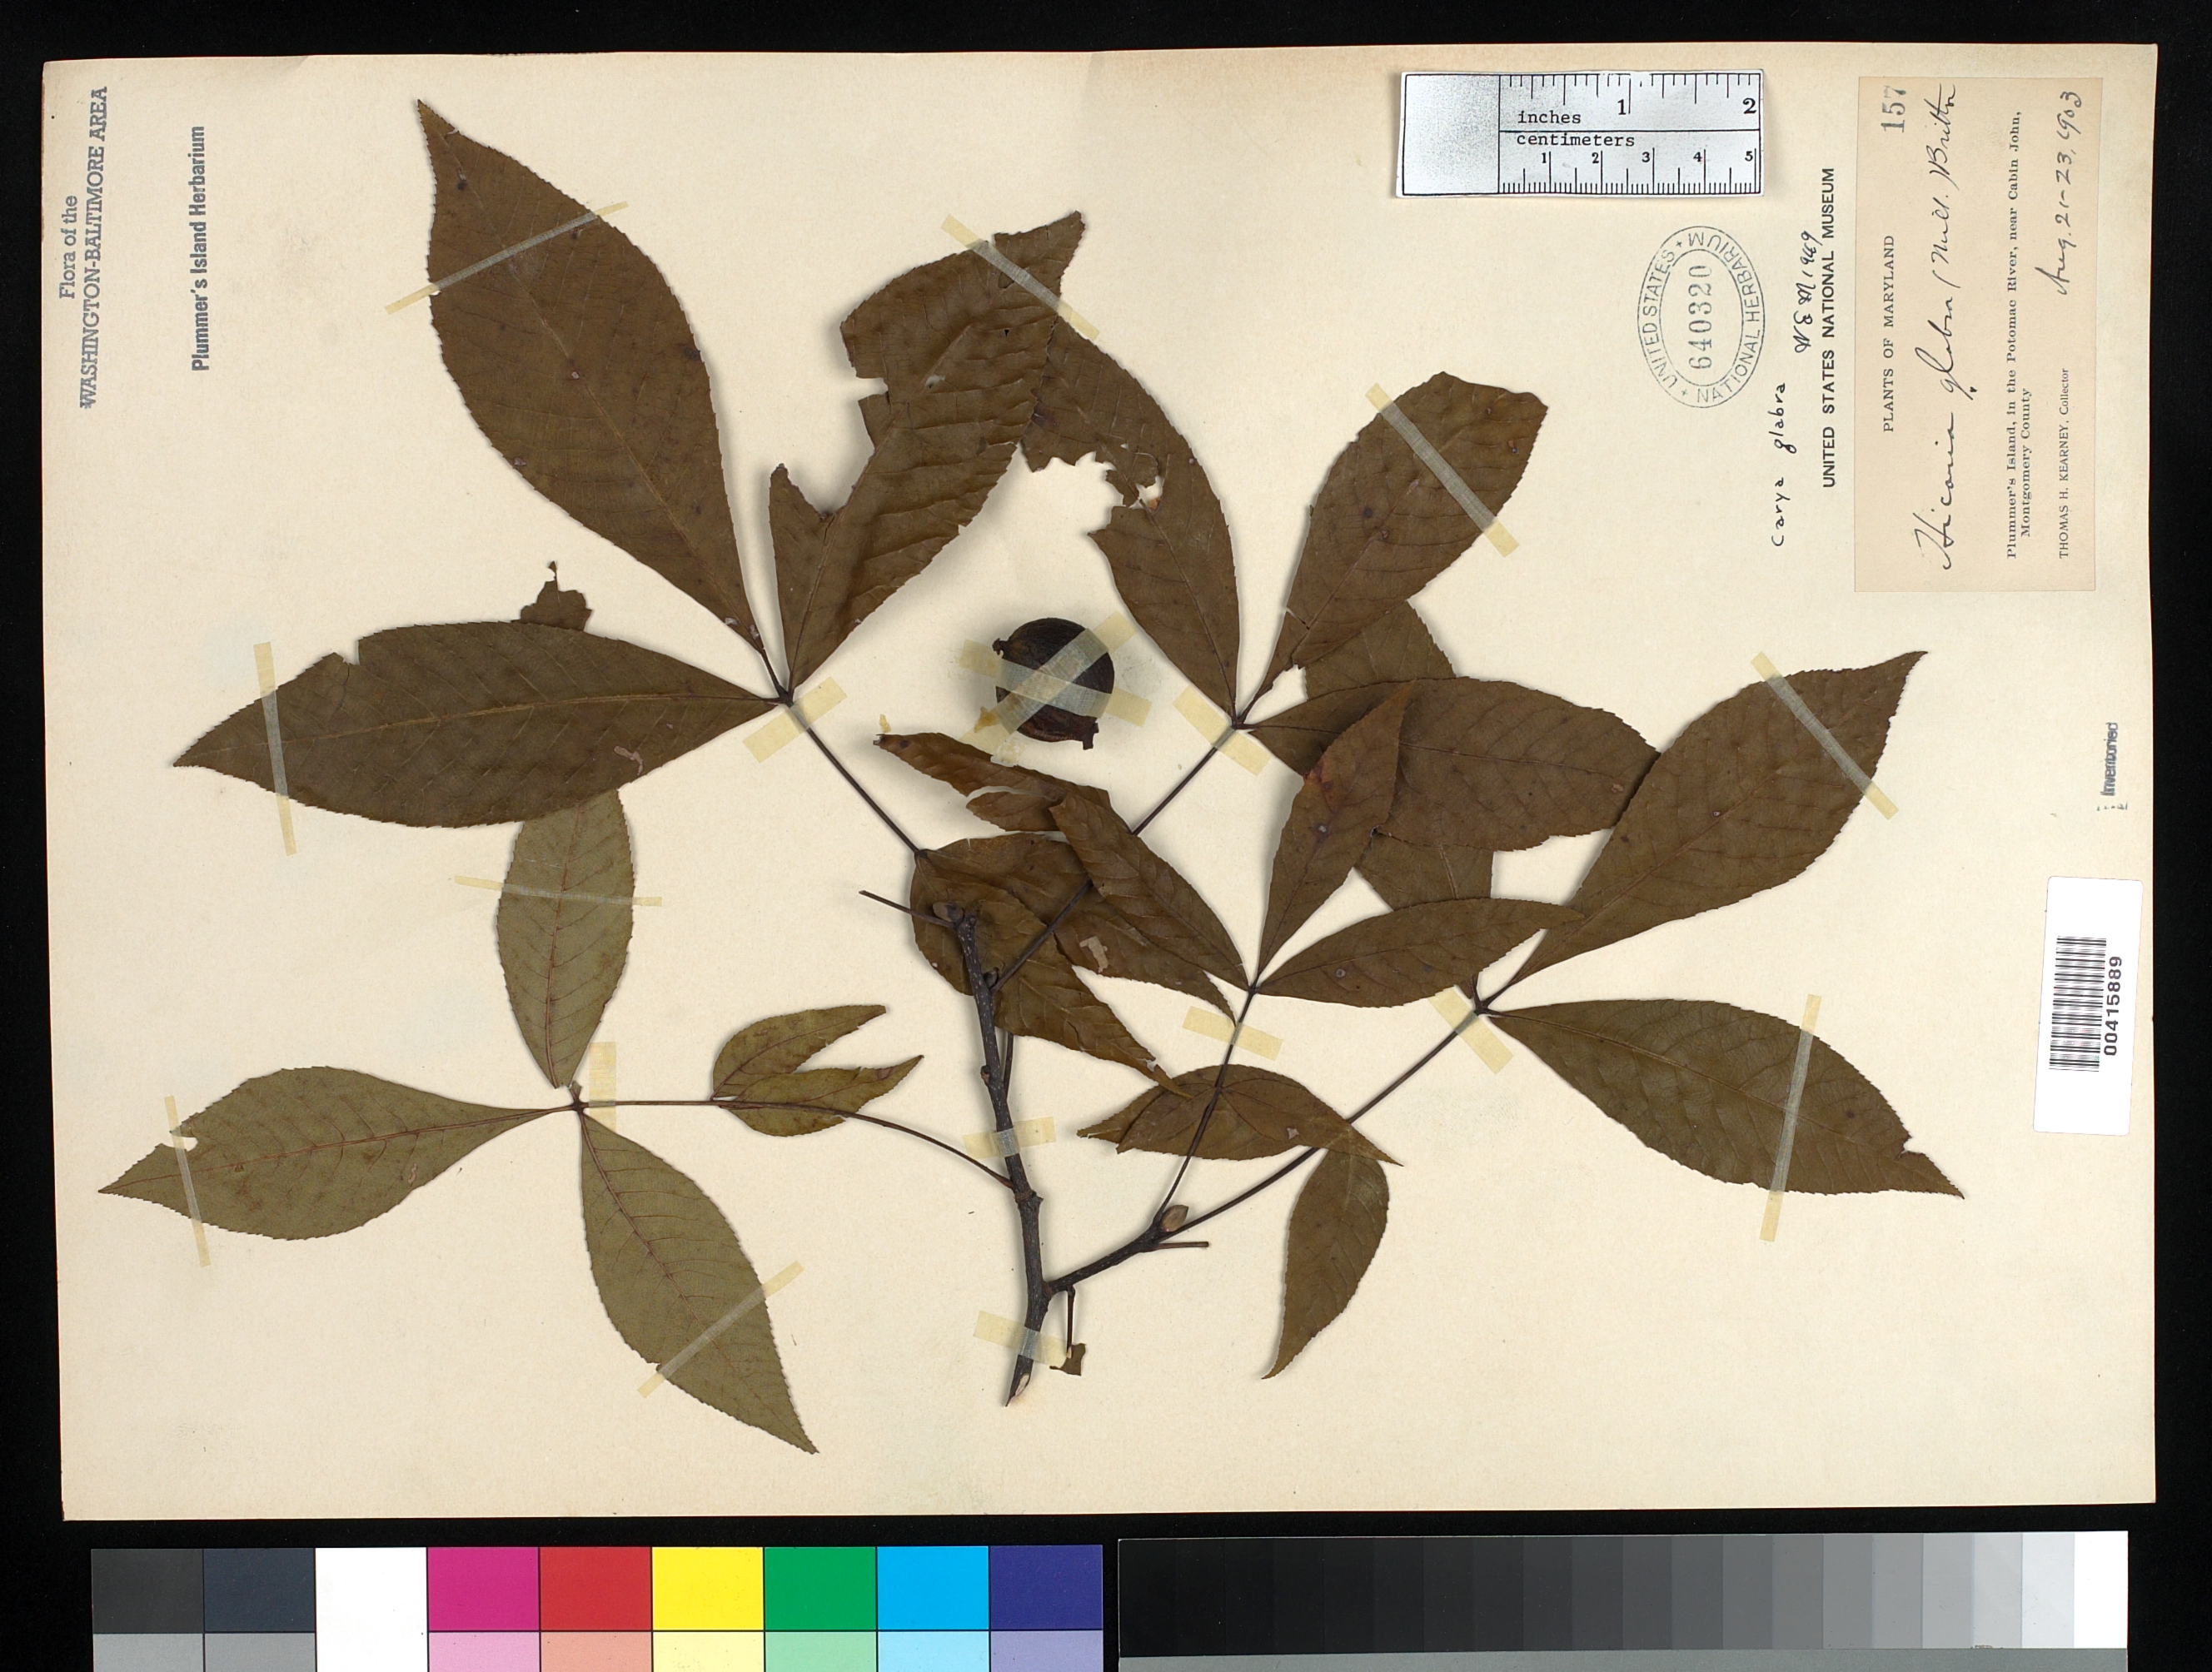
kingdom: Plantae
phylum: Tracheophyta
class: Magnoliopsida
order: Fagales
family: Juglandaceae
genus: Carya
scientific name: Carya glabra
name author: (Mill.) Sweet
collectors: T. H. Kearney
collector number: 157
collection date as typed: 21 Aug 1903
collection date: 1903-08-21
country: United States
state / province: Maryland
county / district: Montgomery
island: Plummers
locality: Plummer's Island C. & O. Canal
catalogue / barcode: US 640320